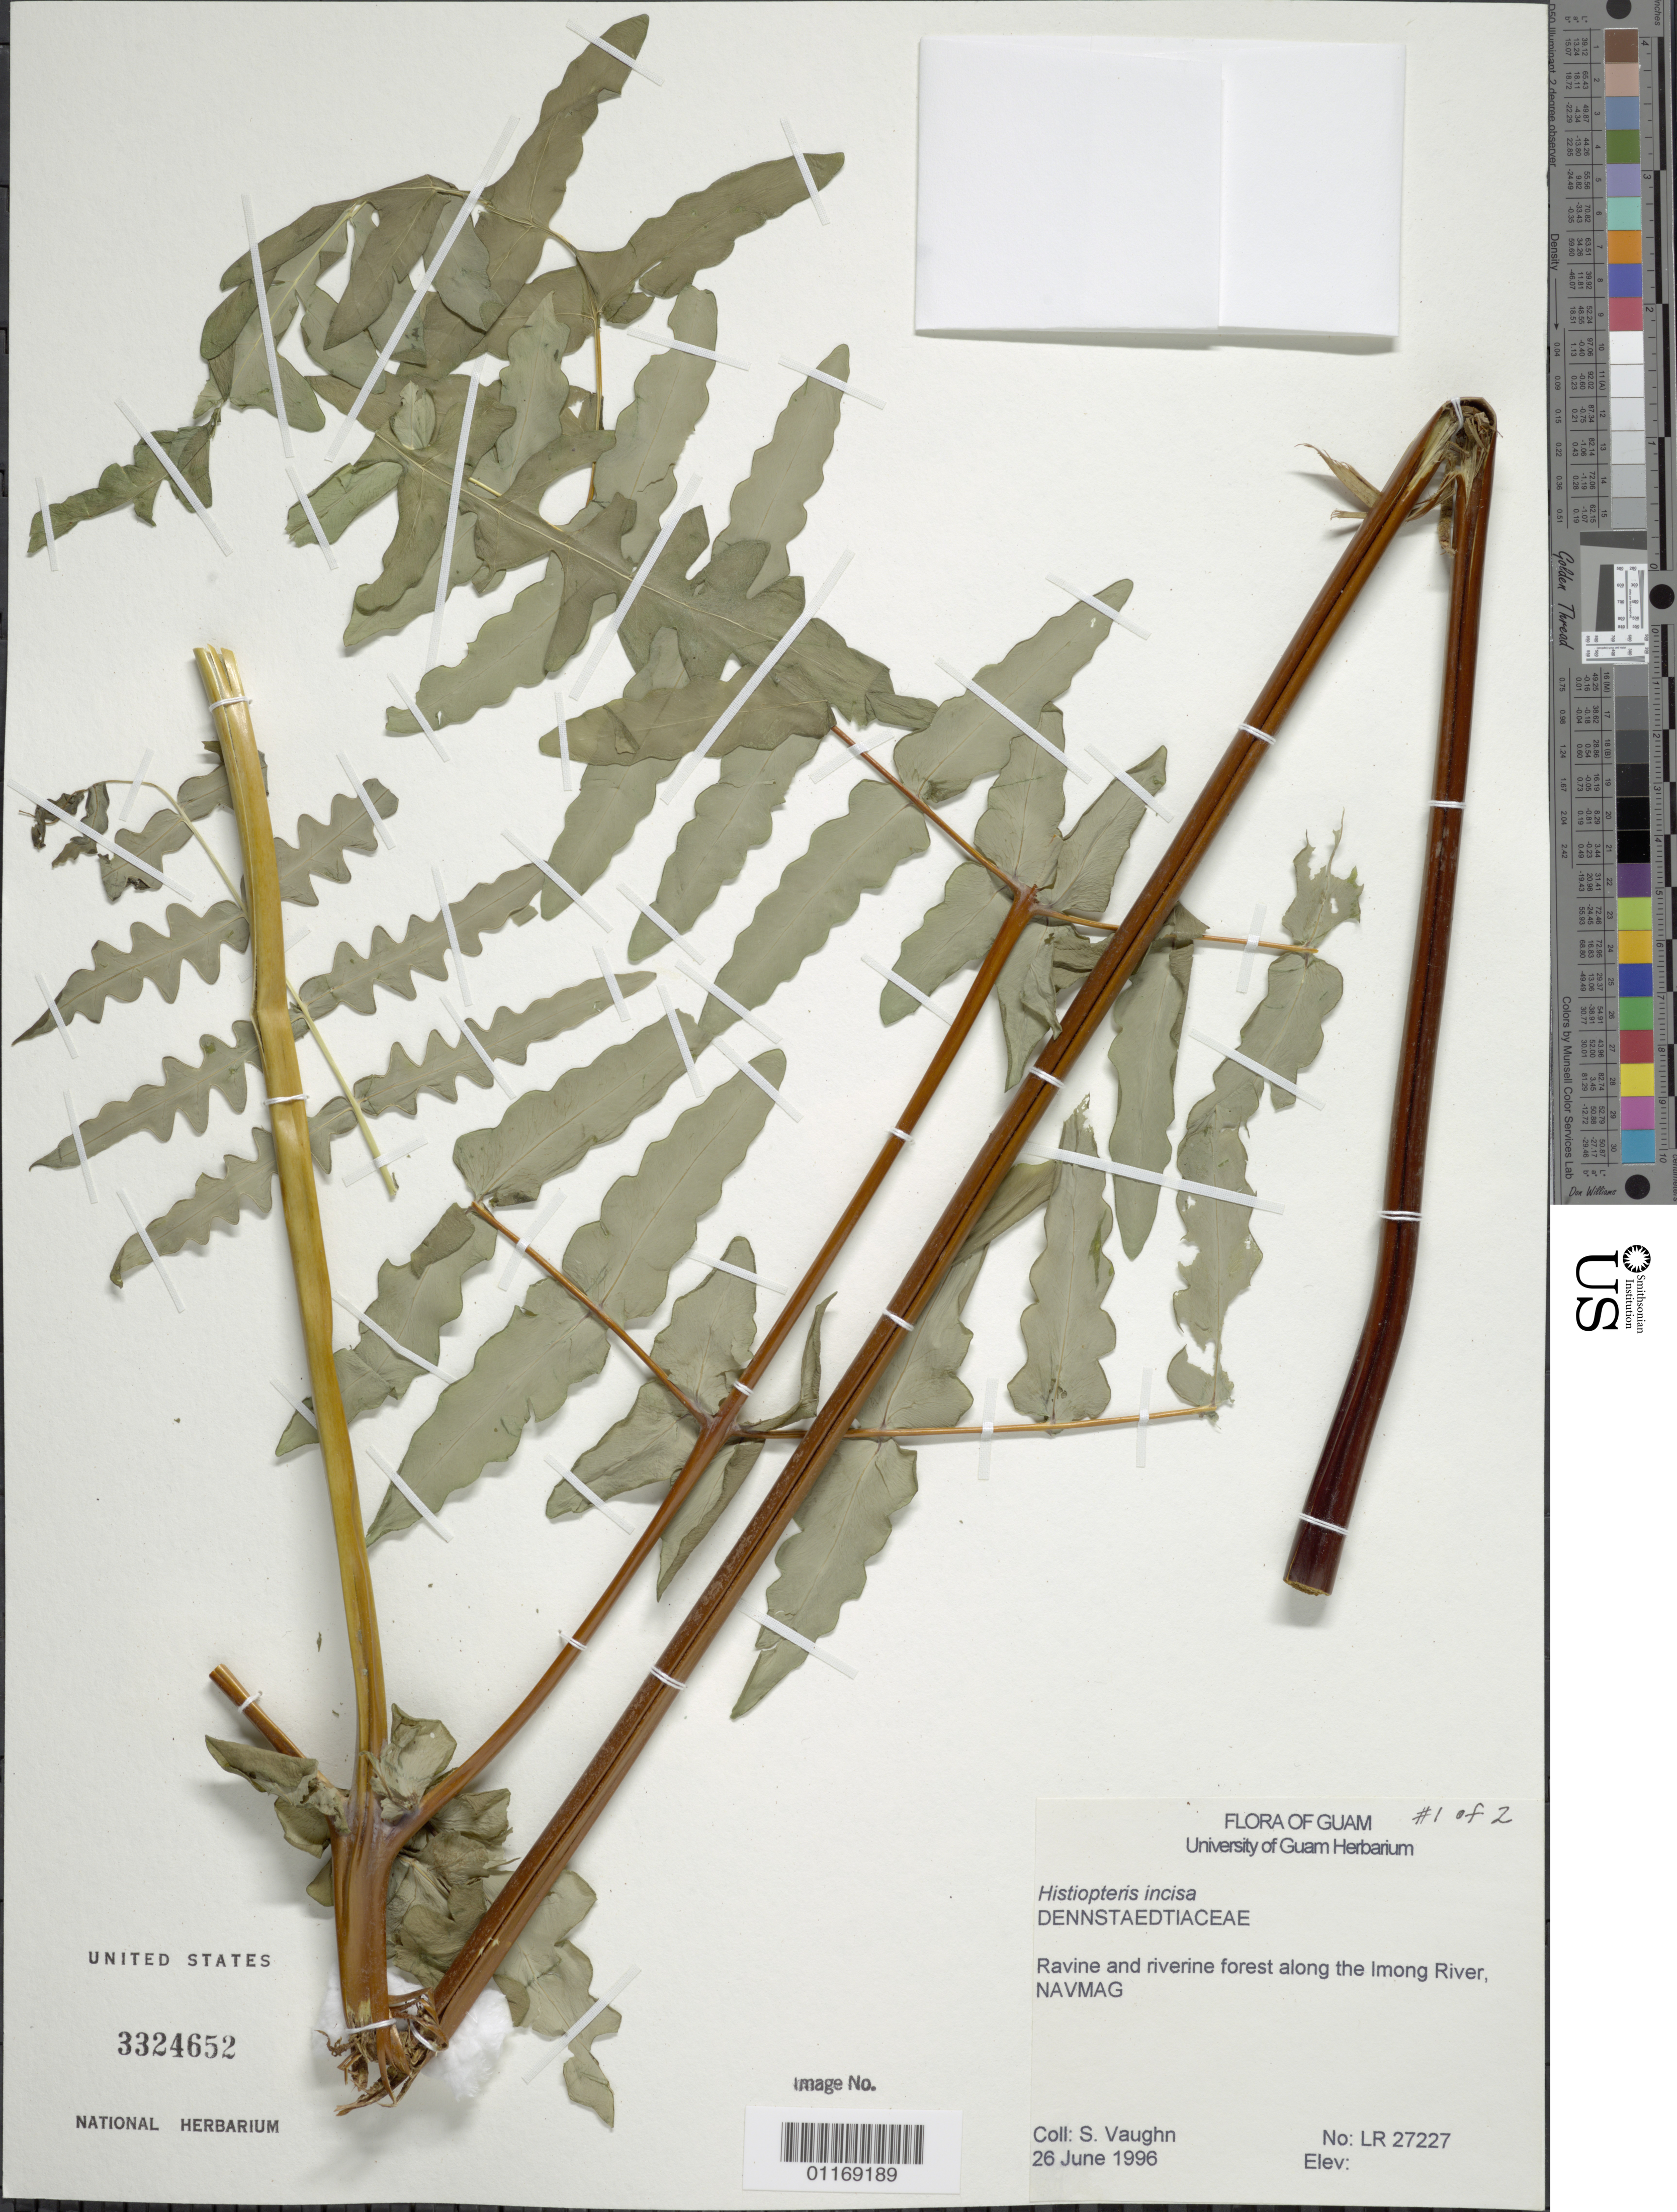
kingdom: Plantae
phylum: Tracheophyta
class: Polypodiopsida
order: Polypodiales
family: Dennstaedtiaceae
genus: Histiopteris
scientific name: Histiopteris incisa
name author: (Thunb.) J. Sm.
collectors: S. Vaughn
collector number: LR27227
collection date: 1996-06-26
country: Guam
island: Guam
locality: Along the Imong River, NAVMAG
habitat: Ravine and riverine forest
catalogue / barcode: US 3324652